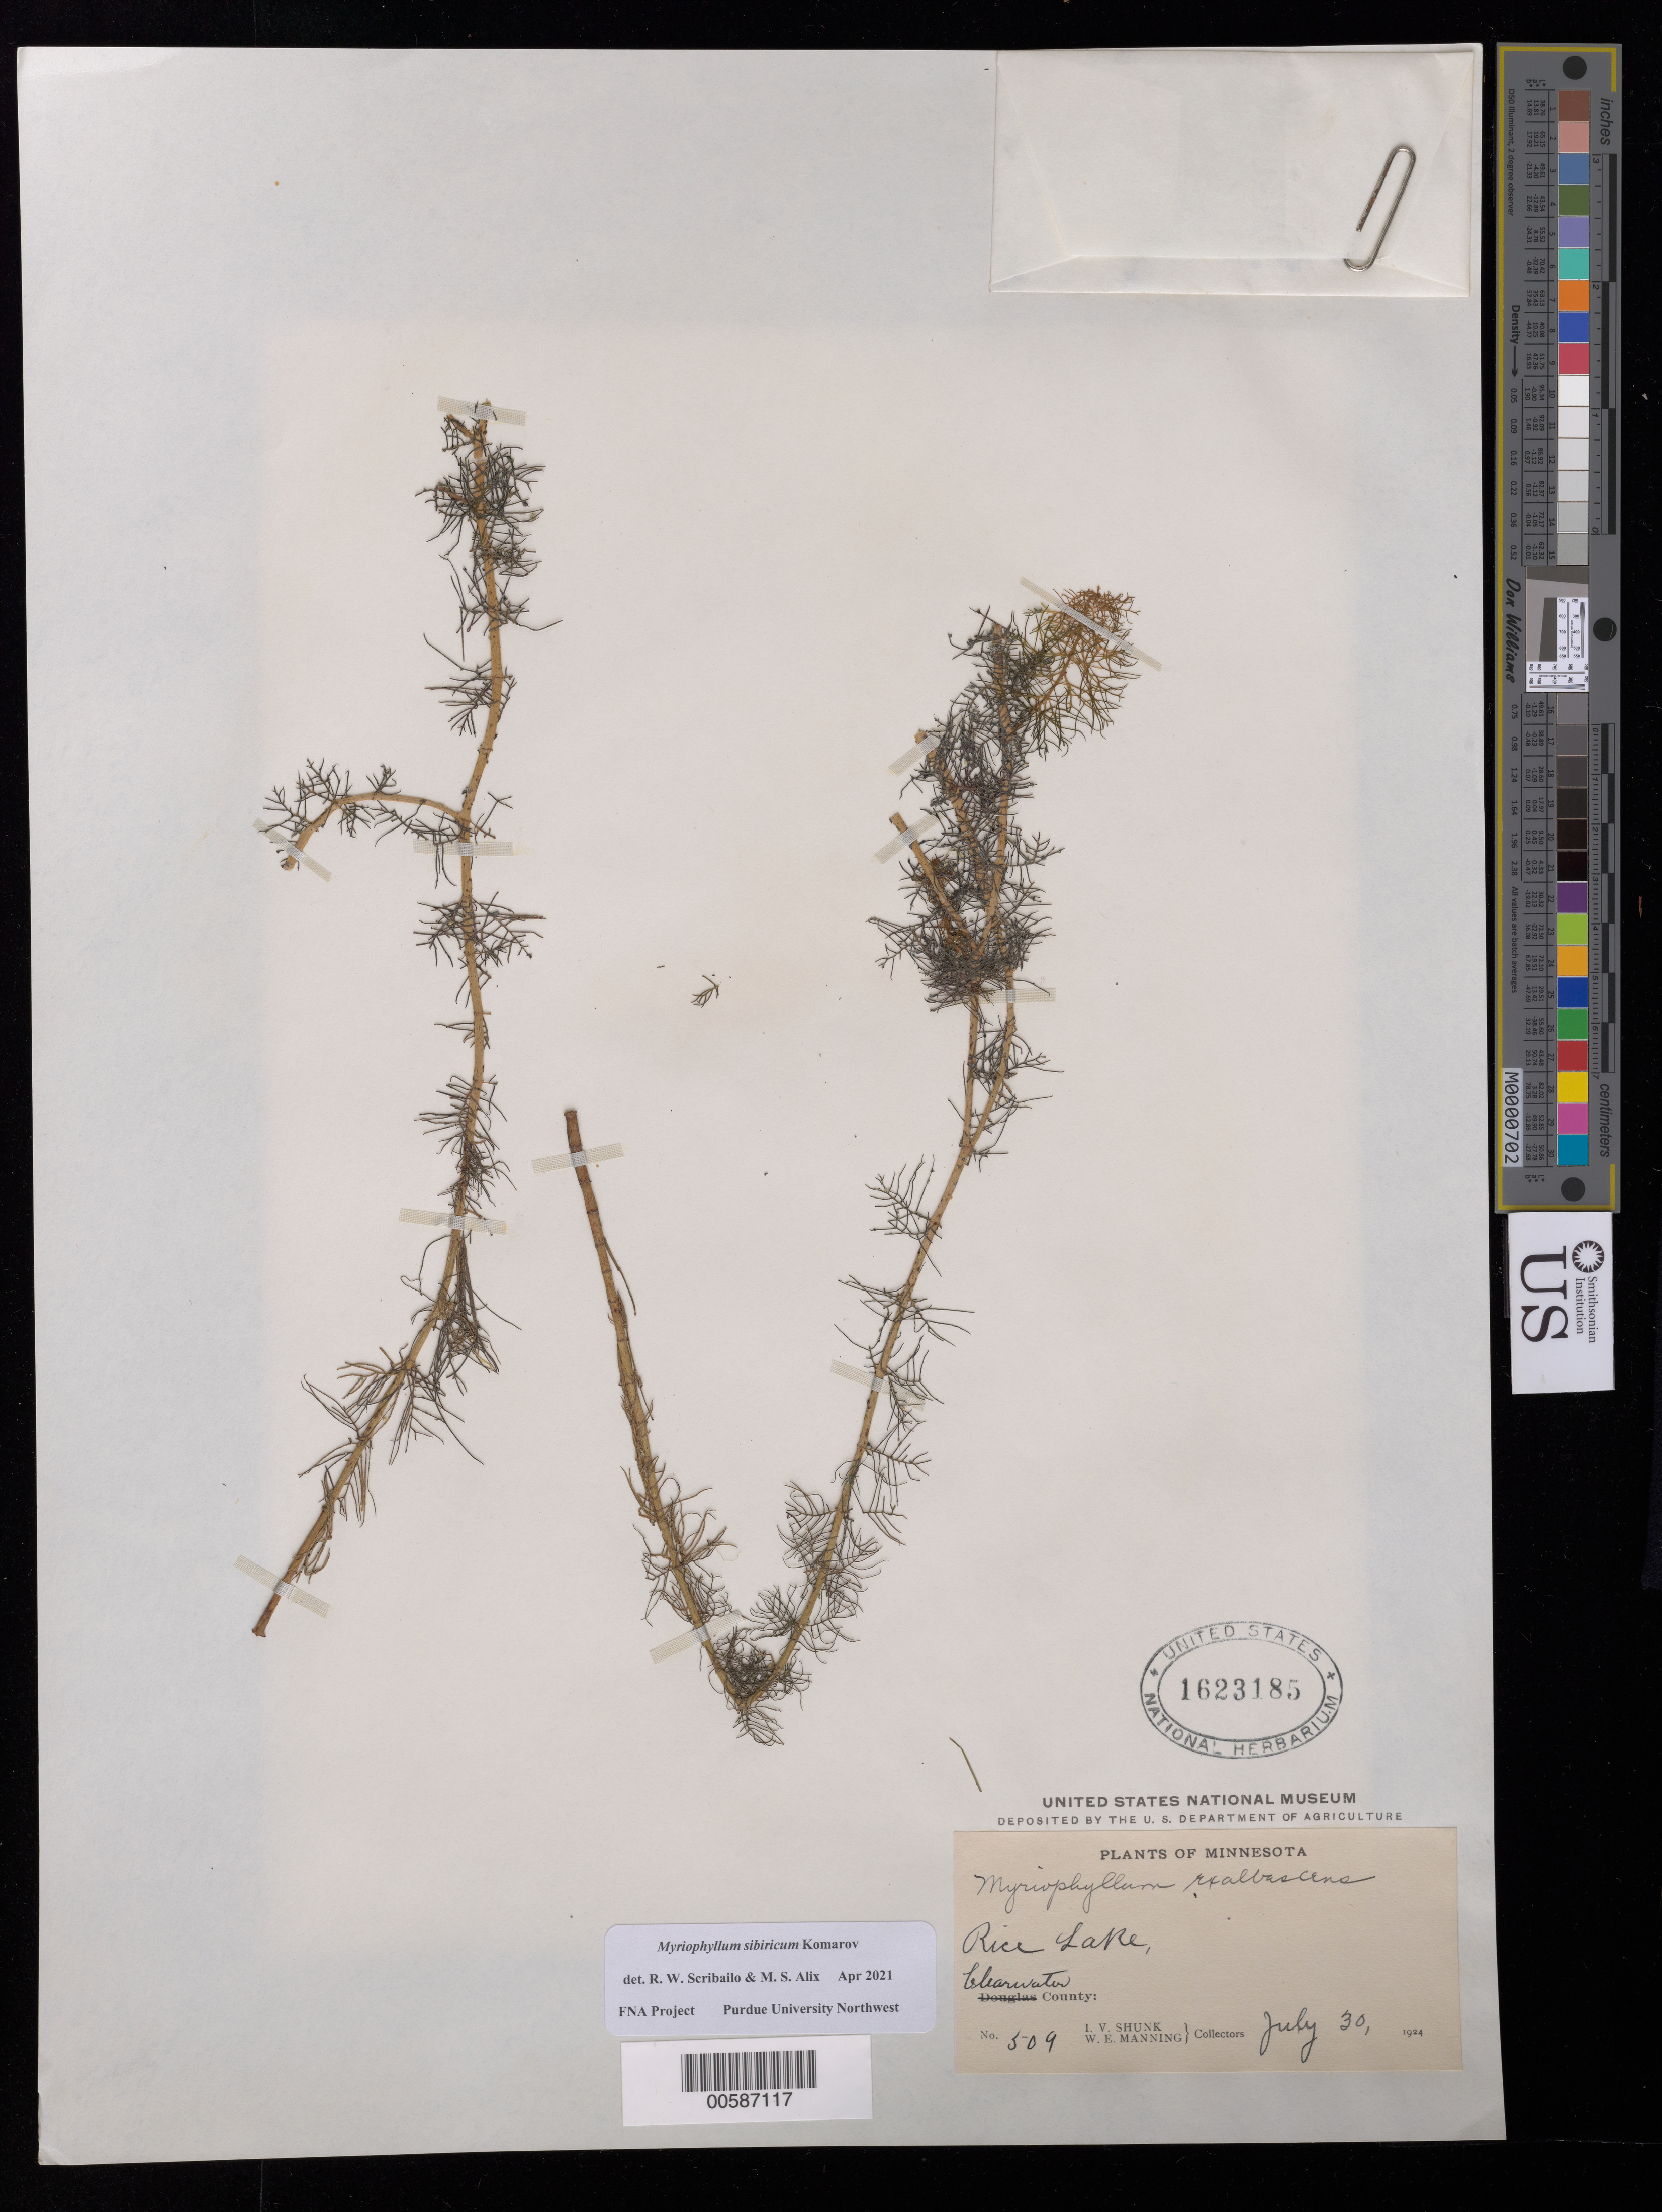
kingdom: Plantae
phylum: Tracheophyta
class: Magnoliopsida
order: Saxifragales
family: Haloragaceae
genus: Myriophyllum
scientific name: Myriophyllum sibiricum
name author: Kom.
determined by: Scribailo, R. W.; Alix, M. S.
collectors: I. Shunk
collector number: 509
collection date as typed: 30 Jul 1924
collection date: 1924-07-30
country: United States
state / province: Minnesota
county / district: Clearwater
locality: Rice Lake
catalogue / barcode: US 1623185